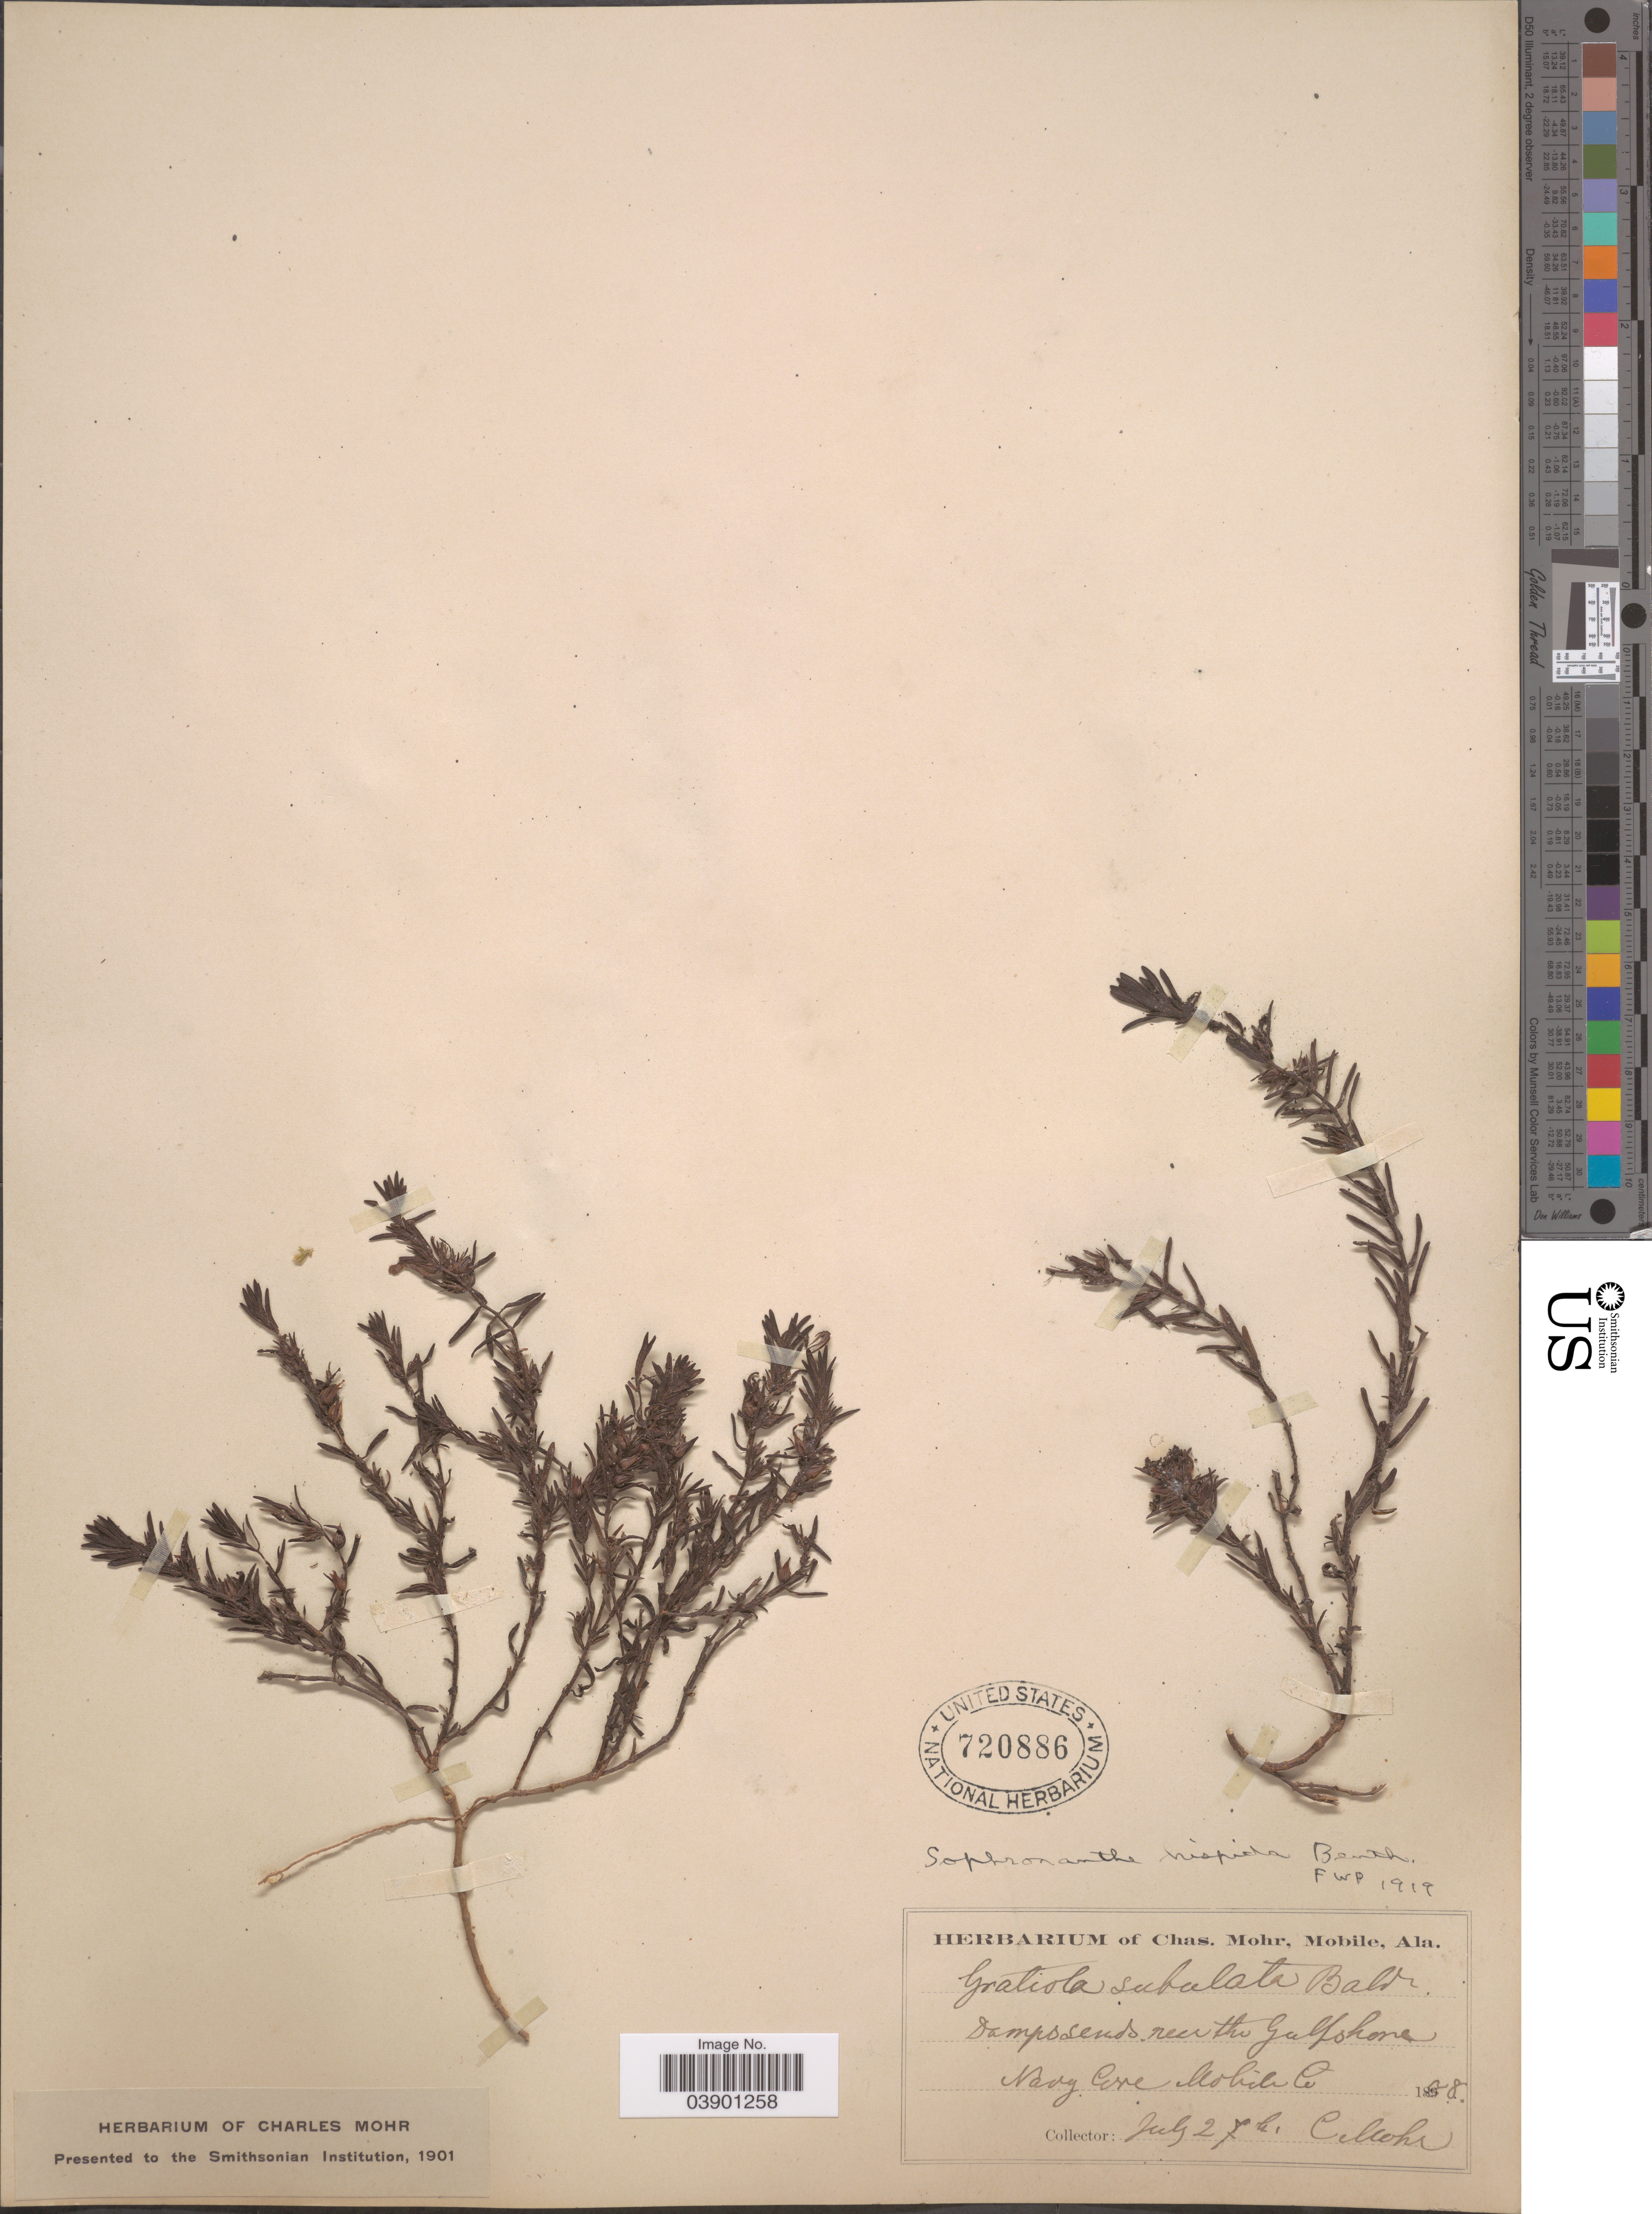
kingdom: Plantae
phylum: Tracheophyta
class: Magnoliopsida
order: Lamiales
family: Plantaginaceae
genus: Sophronanthe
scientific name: Sophronanthe hispida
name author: Benth. ex Lindl.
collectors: Mohr, C. T. (herbarium)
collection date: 1888-07-27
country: United States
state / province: Alabama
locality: Damp sends near the Gulfshore Navy Core Mobile Co.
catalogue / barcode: US 720886